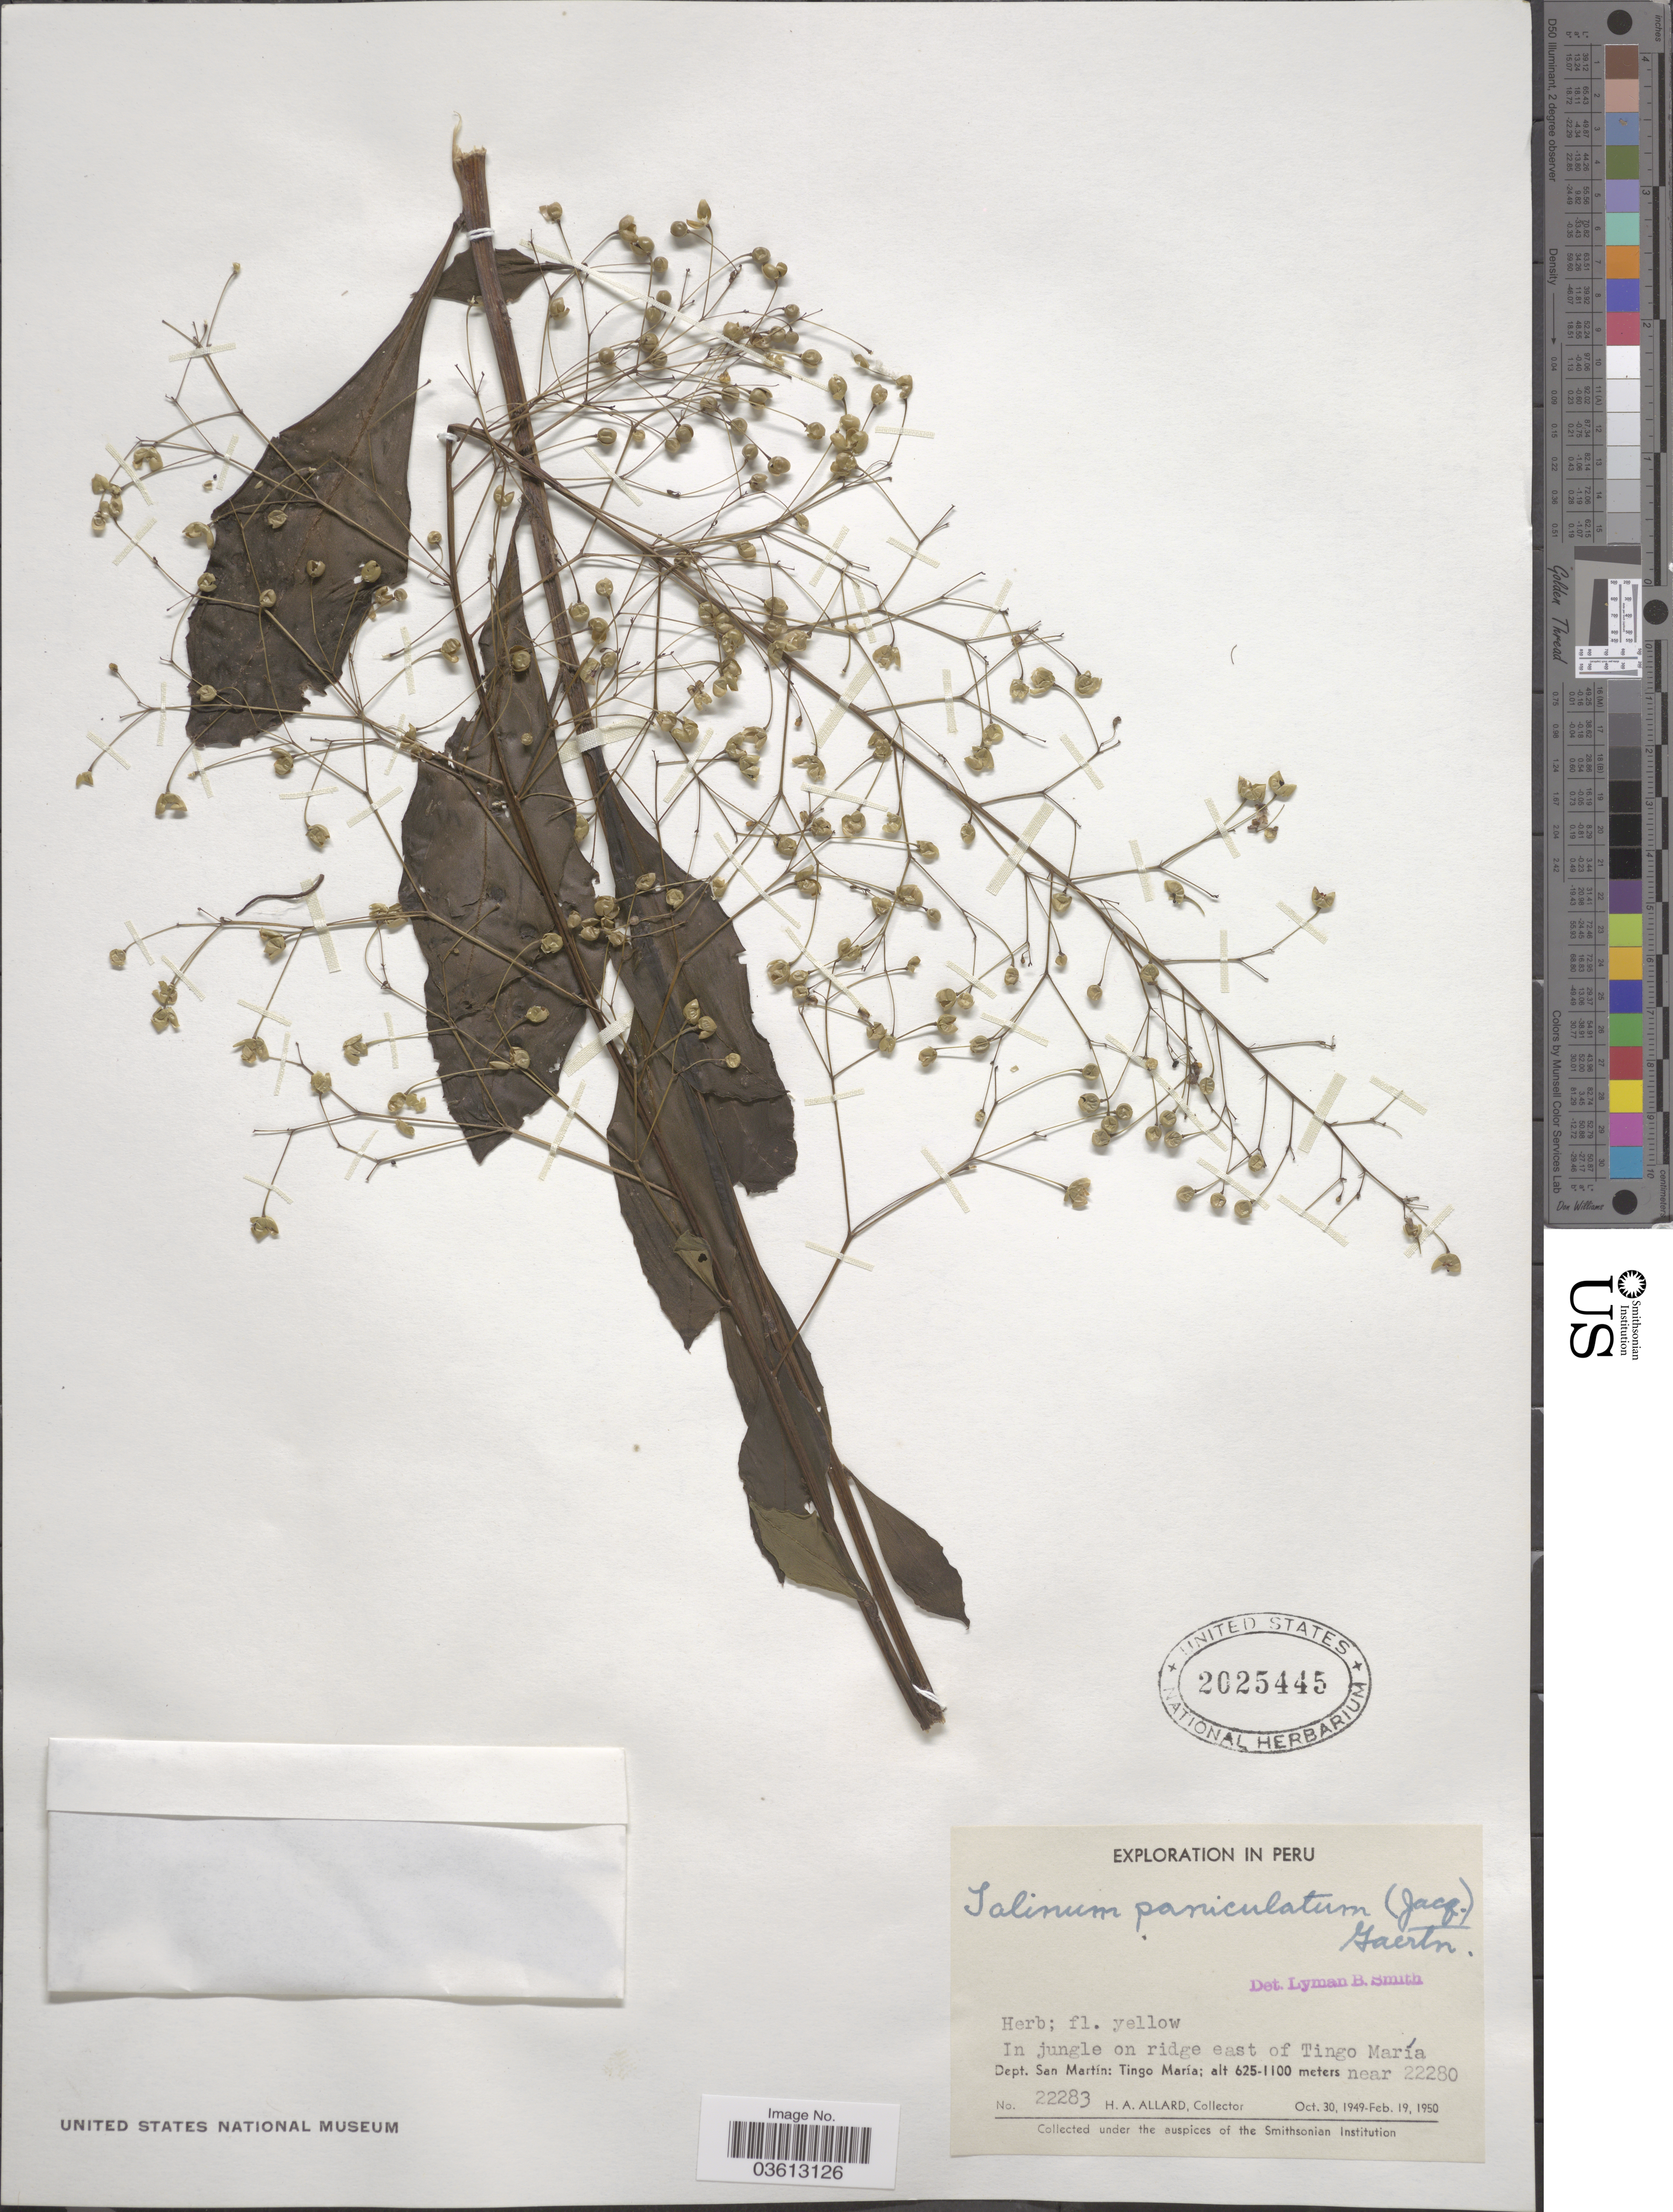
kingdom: Plantae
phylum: Tracheophyta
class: Magnoliopsida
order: Caryophyllales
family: Talinaceae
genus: Talinum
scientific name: Talinum paniculatum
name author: (Jacq.) Gaertn.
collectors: H. A. Allard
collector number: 22283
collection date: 1949-10-30/1950-02-19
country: Peru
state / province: San Martín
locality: In jungle on ridge east of Tingo María near 22280. Dept. San Martín: Tingo María.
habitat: in jungle on ridge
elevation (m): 625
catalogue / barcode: US 2025445